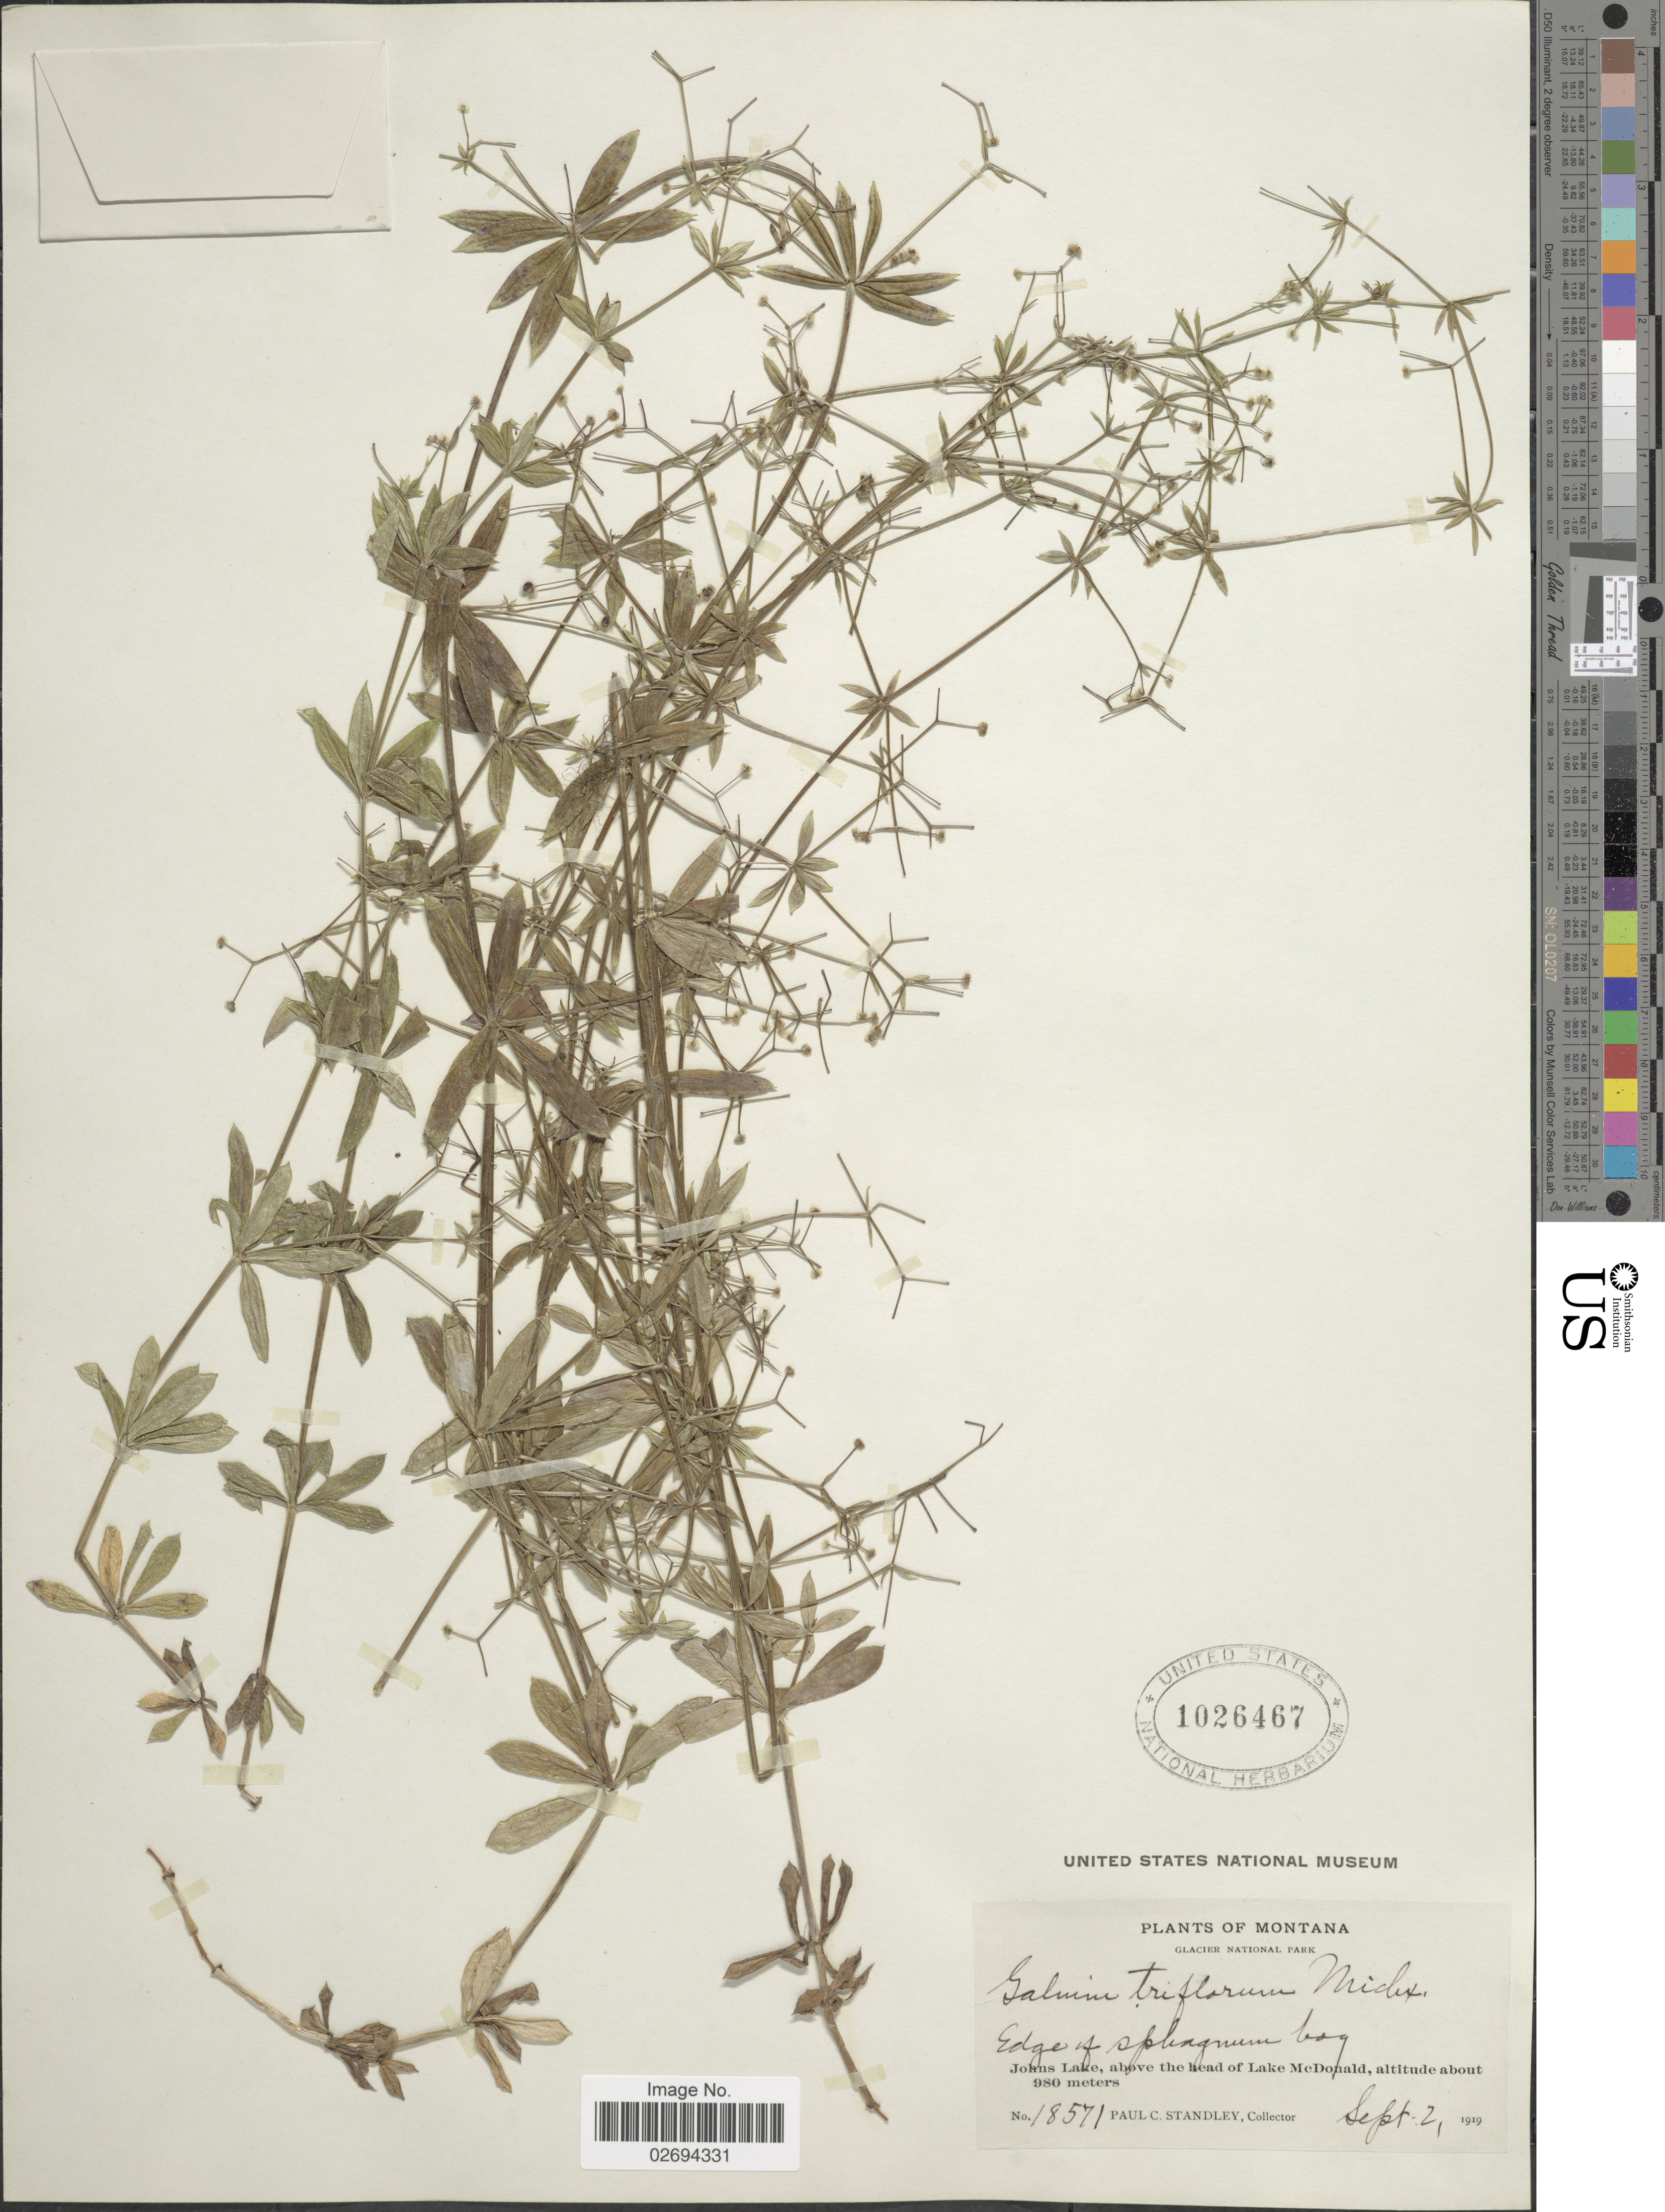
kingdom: Plantae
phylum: Tracheophyta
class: Magnoliopsida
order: Gentianales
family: Rubiaceae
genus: Galium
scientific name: Galium triflorum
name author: Michx.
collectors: P. C. Standley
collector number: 18571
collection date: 1919-09-02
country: United States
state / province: Montana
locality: Glacier National Park. Edge of sphagnum bog. Johns Lake, above the head of Lake McDonald.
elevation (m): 980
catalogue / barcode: US 1026467